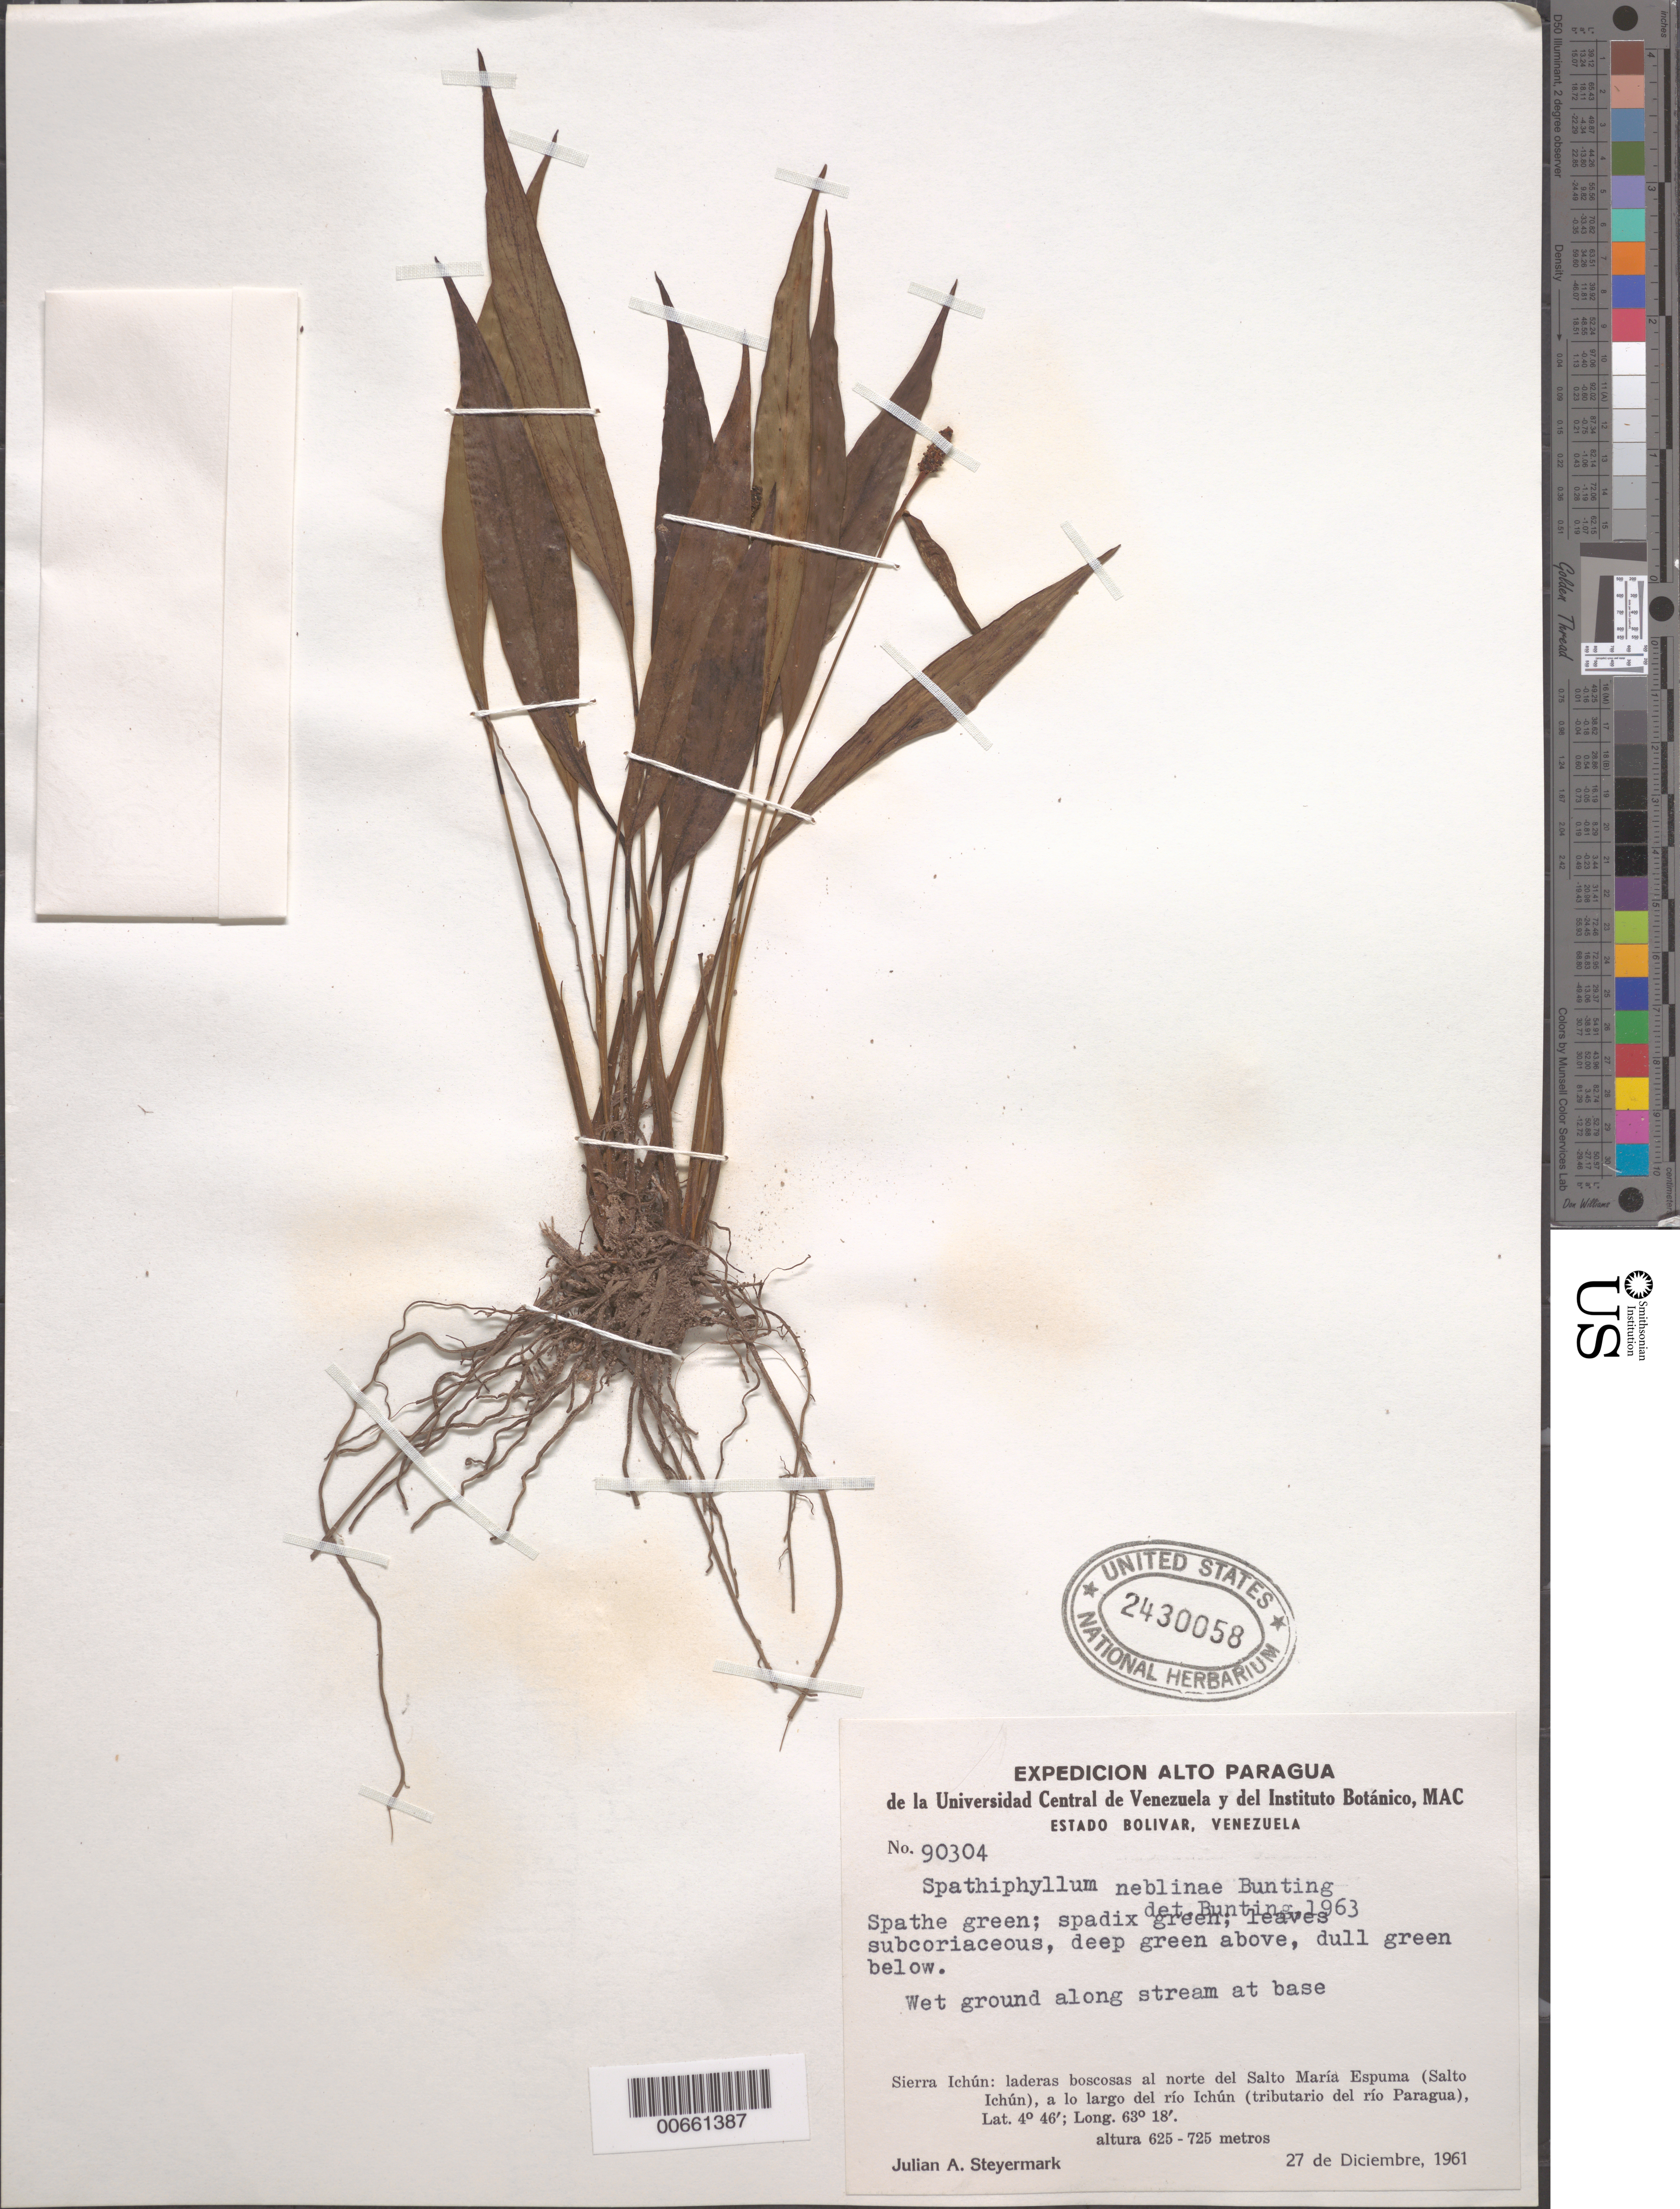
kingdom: Plantae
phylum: Tracheophyta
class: Liliopsida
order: Alismatales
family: Araceae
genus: Spathiphyllum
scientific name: Spathiphyllum neblinae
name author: G.S. Bunting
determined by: Bunting, G. S.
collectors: J. Steyermark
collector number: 90304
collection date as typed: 27-Dec-61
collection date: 1961-12-27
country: Venezuela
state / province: Bolívar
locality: Sierra Ichún, N del Salto María Espuma (Salto Ichún) del Río Ichún (tributary of río Paragua)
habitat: Forest slopes. Wet ground along stream at base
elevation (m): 625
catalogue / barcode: US 2430058